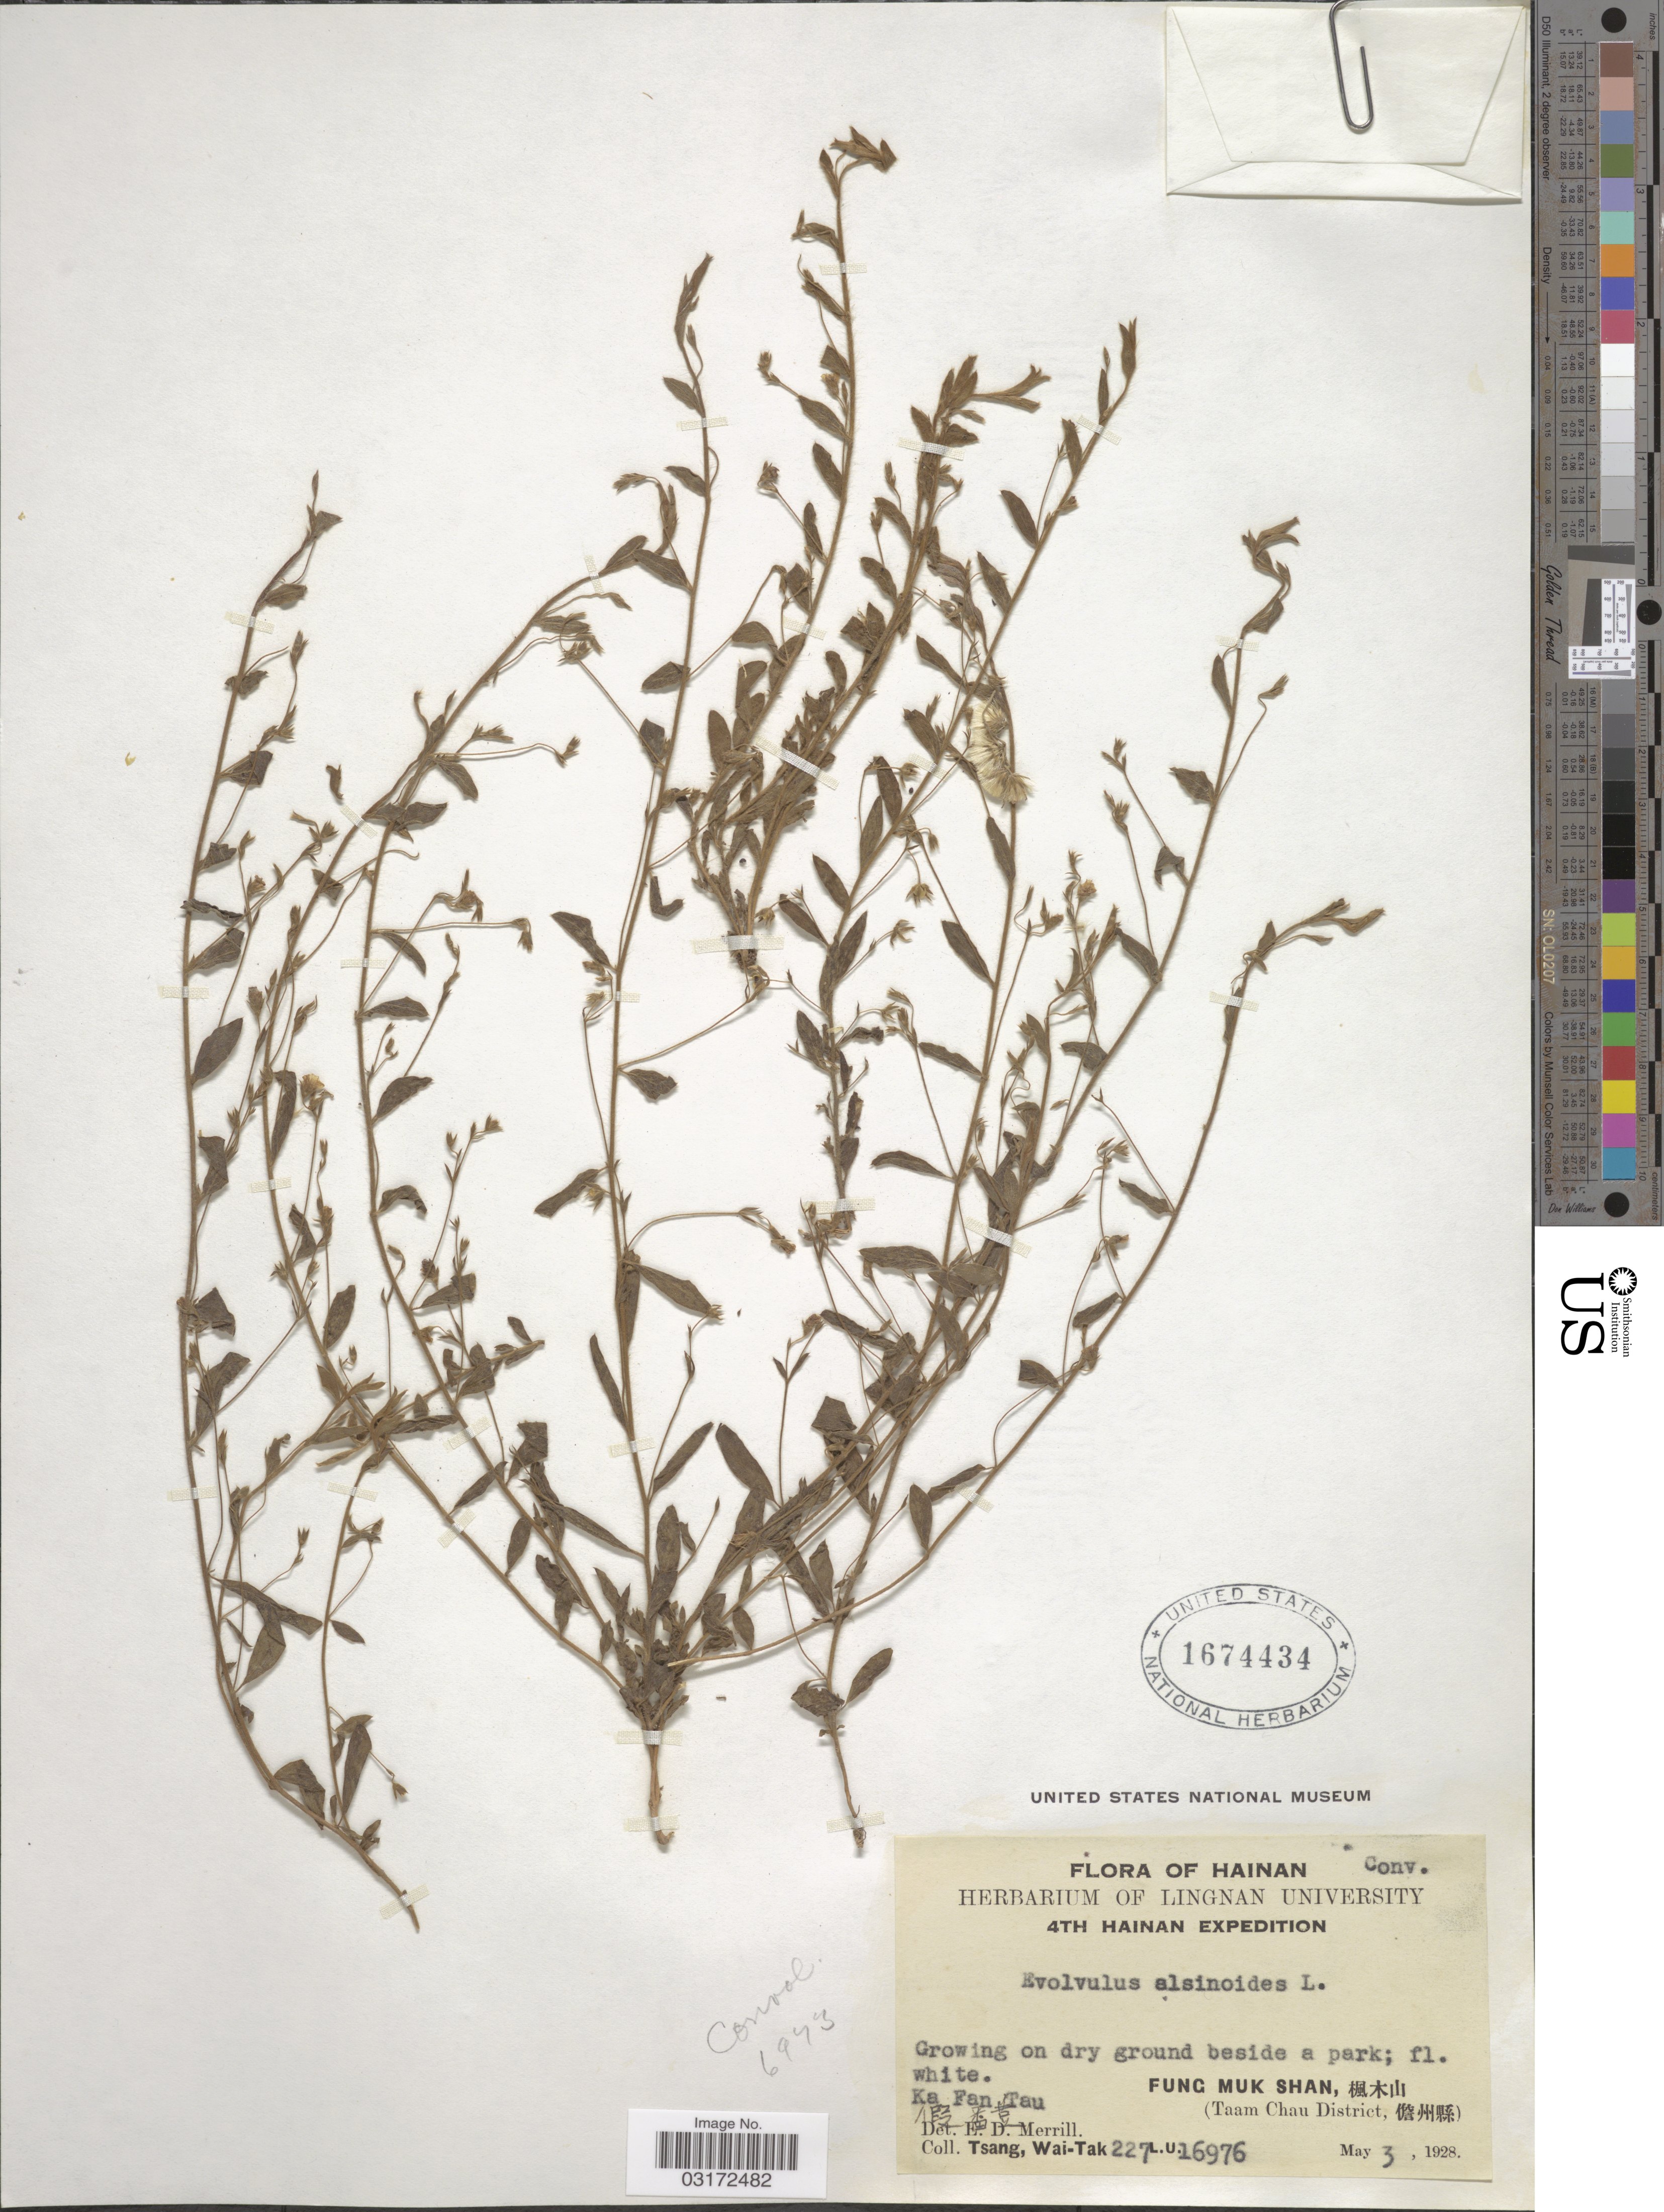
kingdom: Plantae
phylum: Tracheophyta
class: Magnoliopsida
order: Solanales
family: Convolvulaceae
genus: Evolvulus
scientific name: Evolvulus alsinoides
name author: (L.) L.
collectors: W. T. Tsang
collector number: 227 L.U. 16976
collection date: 1928-05-03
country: China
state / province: Hainan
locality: Ka Fan Tau. Fung Muk Shan, X. (Taam Chau District, X).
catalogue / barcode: US 1674434